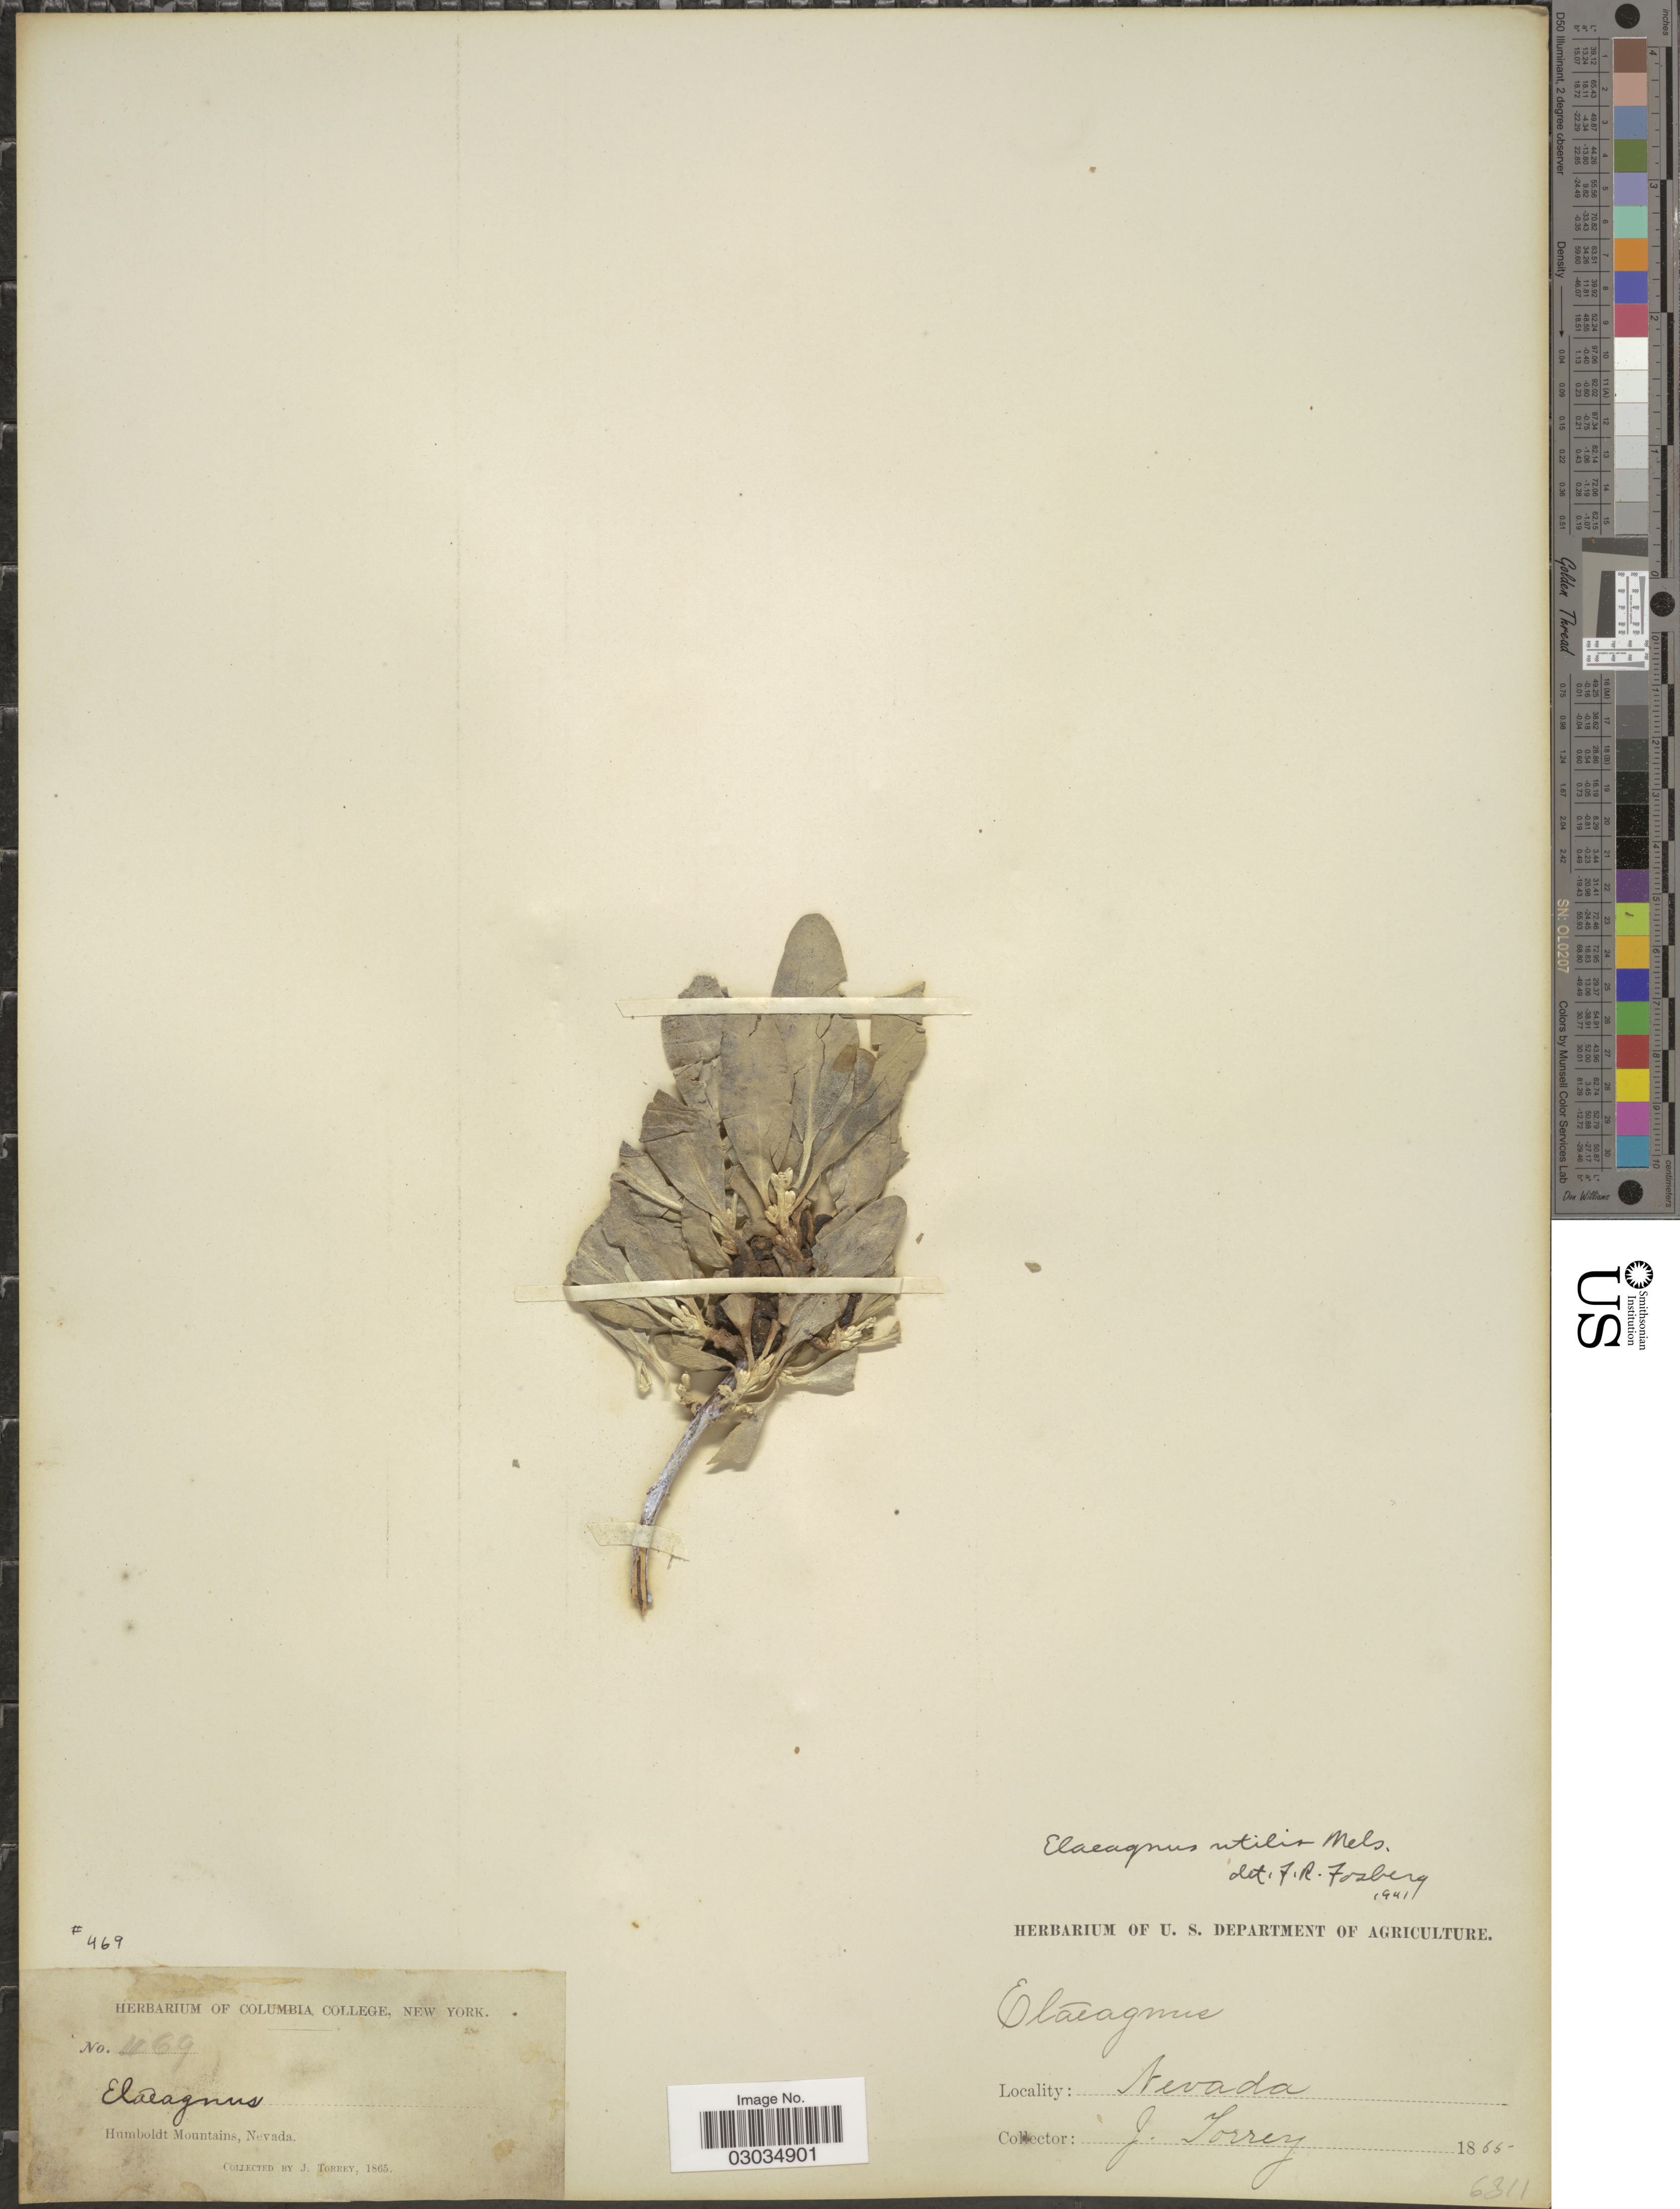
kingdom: Plantae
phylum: Tracheophyta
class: Magnoliopsida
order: Rosales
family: Elaeagnaceae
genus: Shepherdia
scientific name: Shepherdia argentea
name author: (Pursh) Nutt.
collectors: J. Torrey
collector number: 469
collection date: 1865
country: United States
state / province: Nevada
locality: Humboldt Mountains, Nevada.